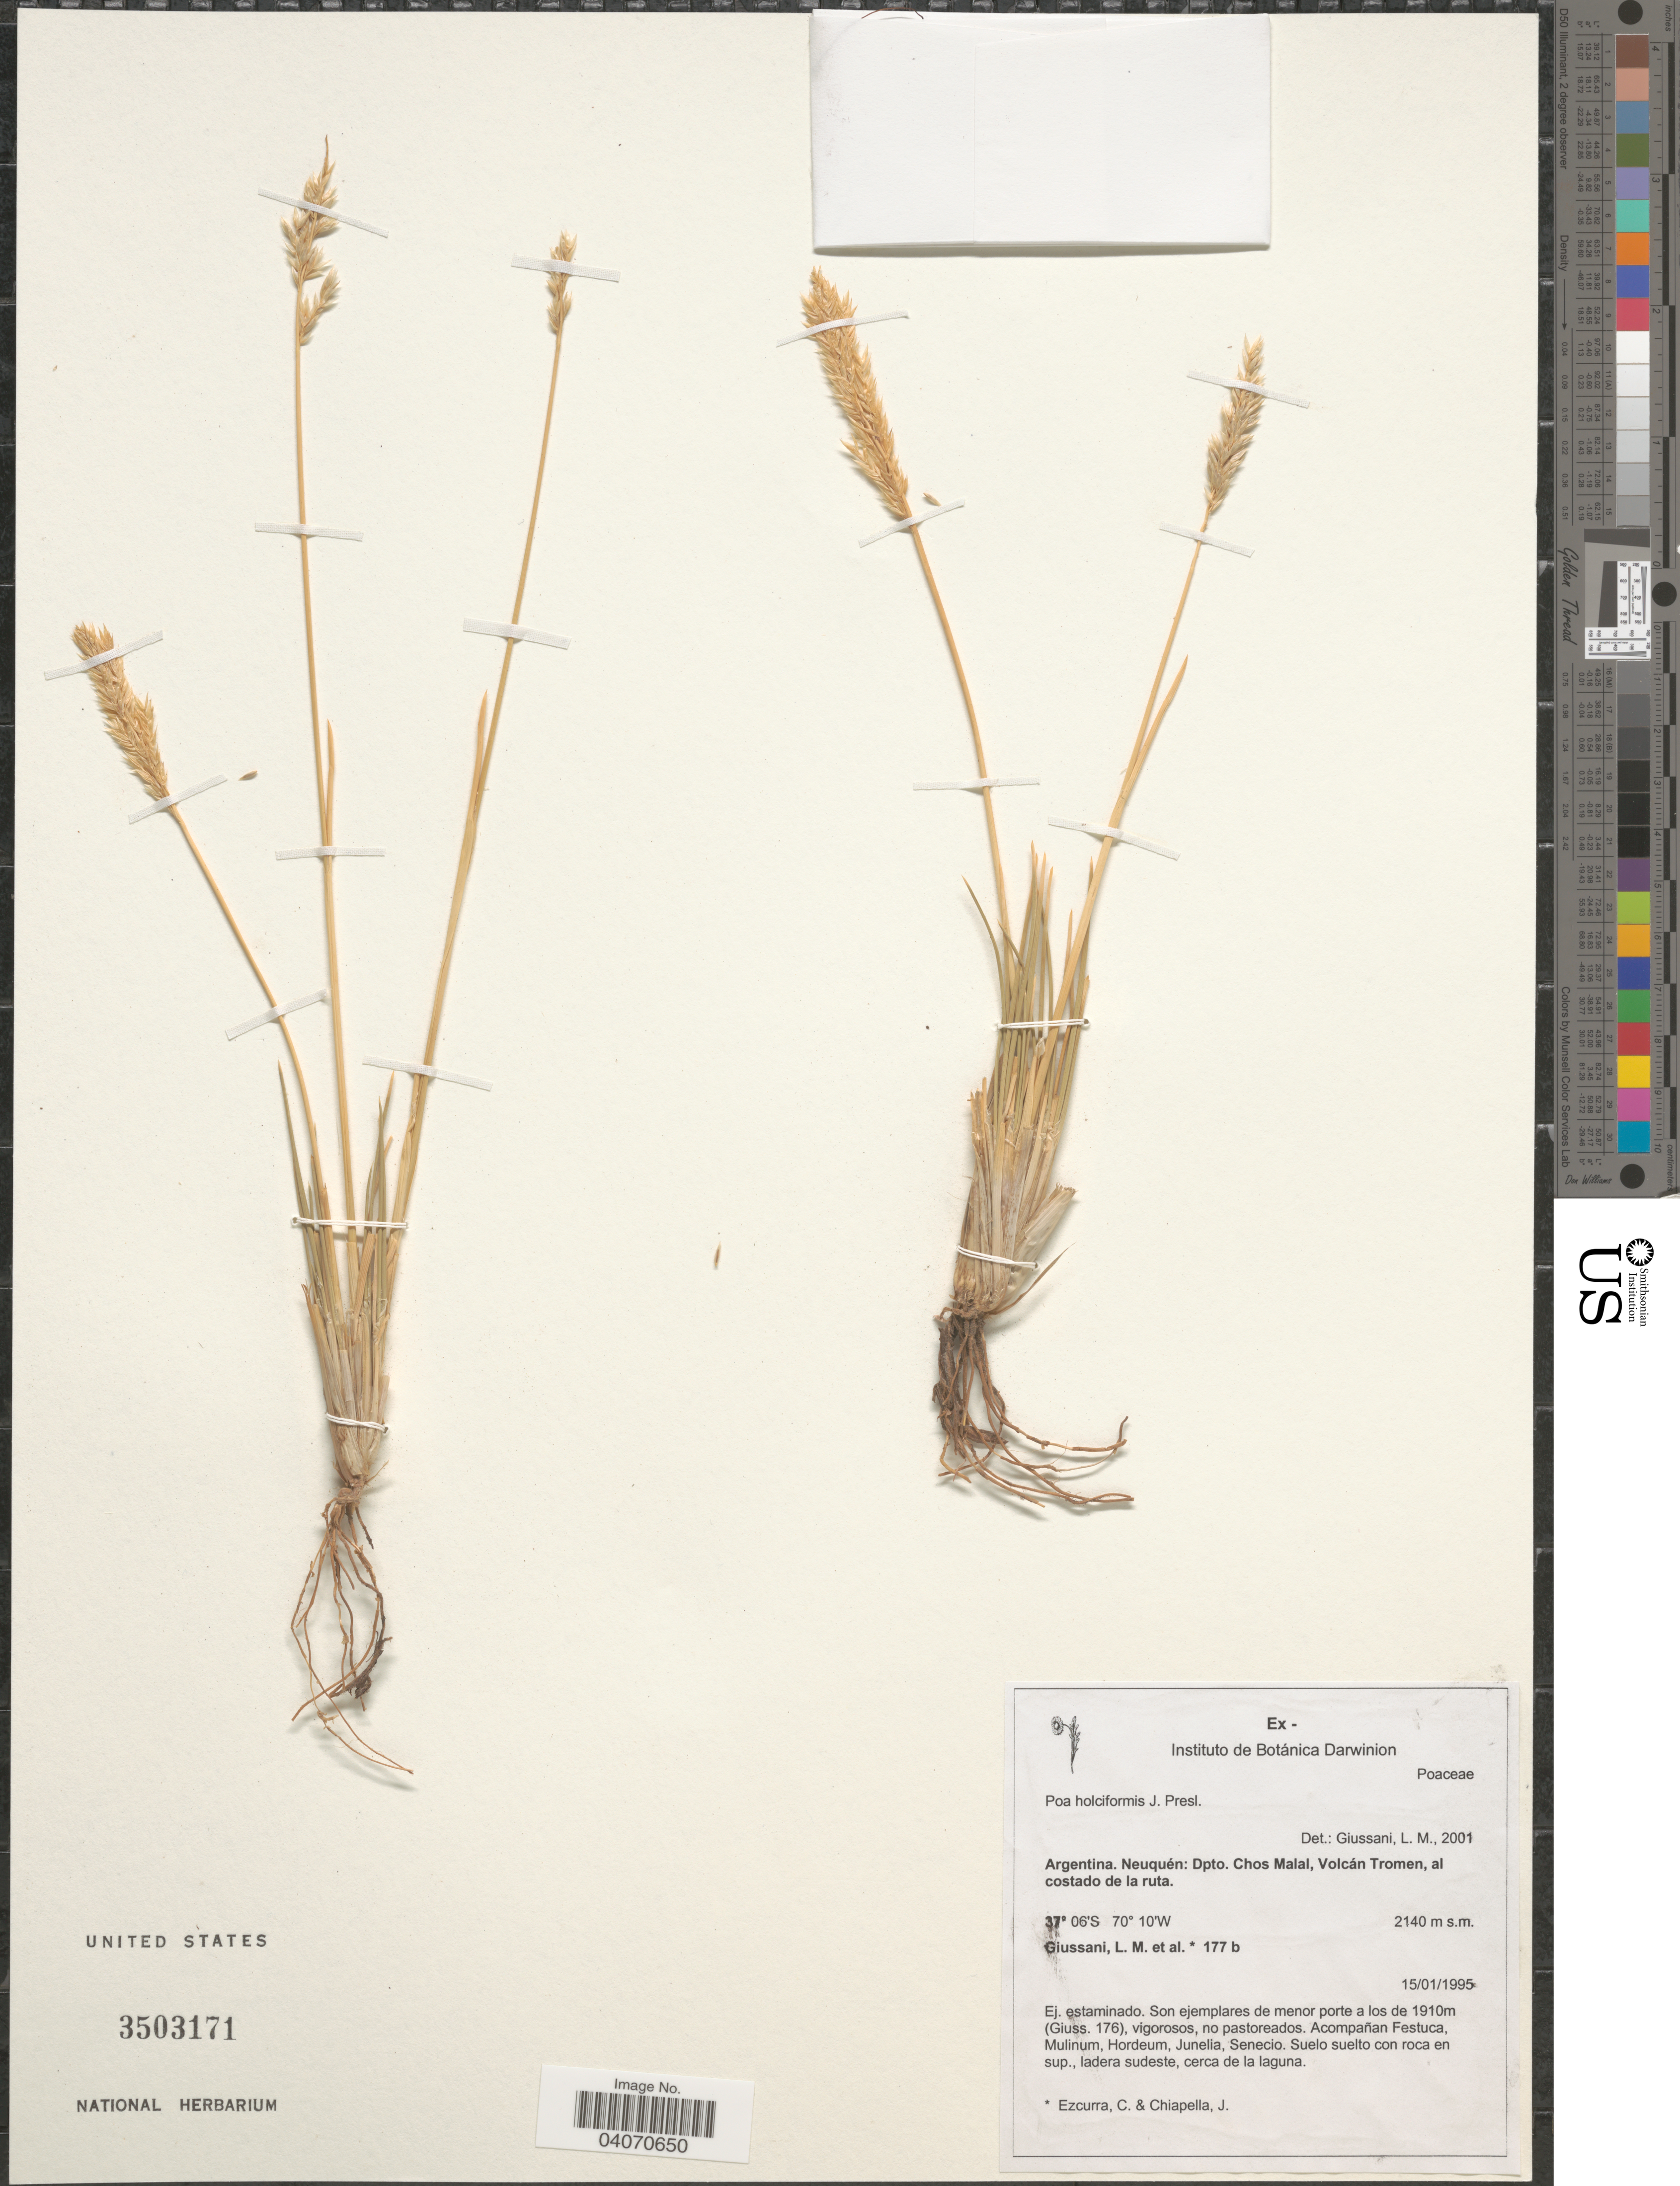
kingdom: Plantae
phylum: Tracheophyta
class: Liliopsida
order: Poales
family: Poaceae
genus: Poa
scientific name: Poa holciformis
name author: J. Presl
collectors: L. Giussani, C. Ezcurra & J. Chiapella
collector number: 177b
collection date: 1995-01-15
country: Argentina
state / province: Neuquen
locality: Dpto. Chos Malal, Volcán Tromen, al costado de la ruta.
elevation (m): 2140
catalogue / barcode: US 3503171